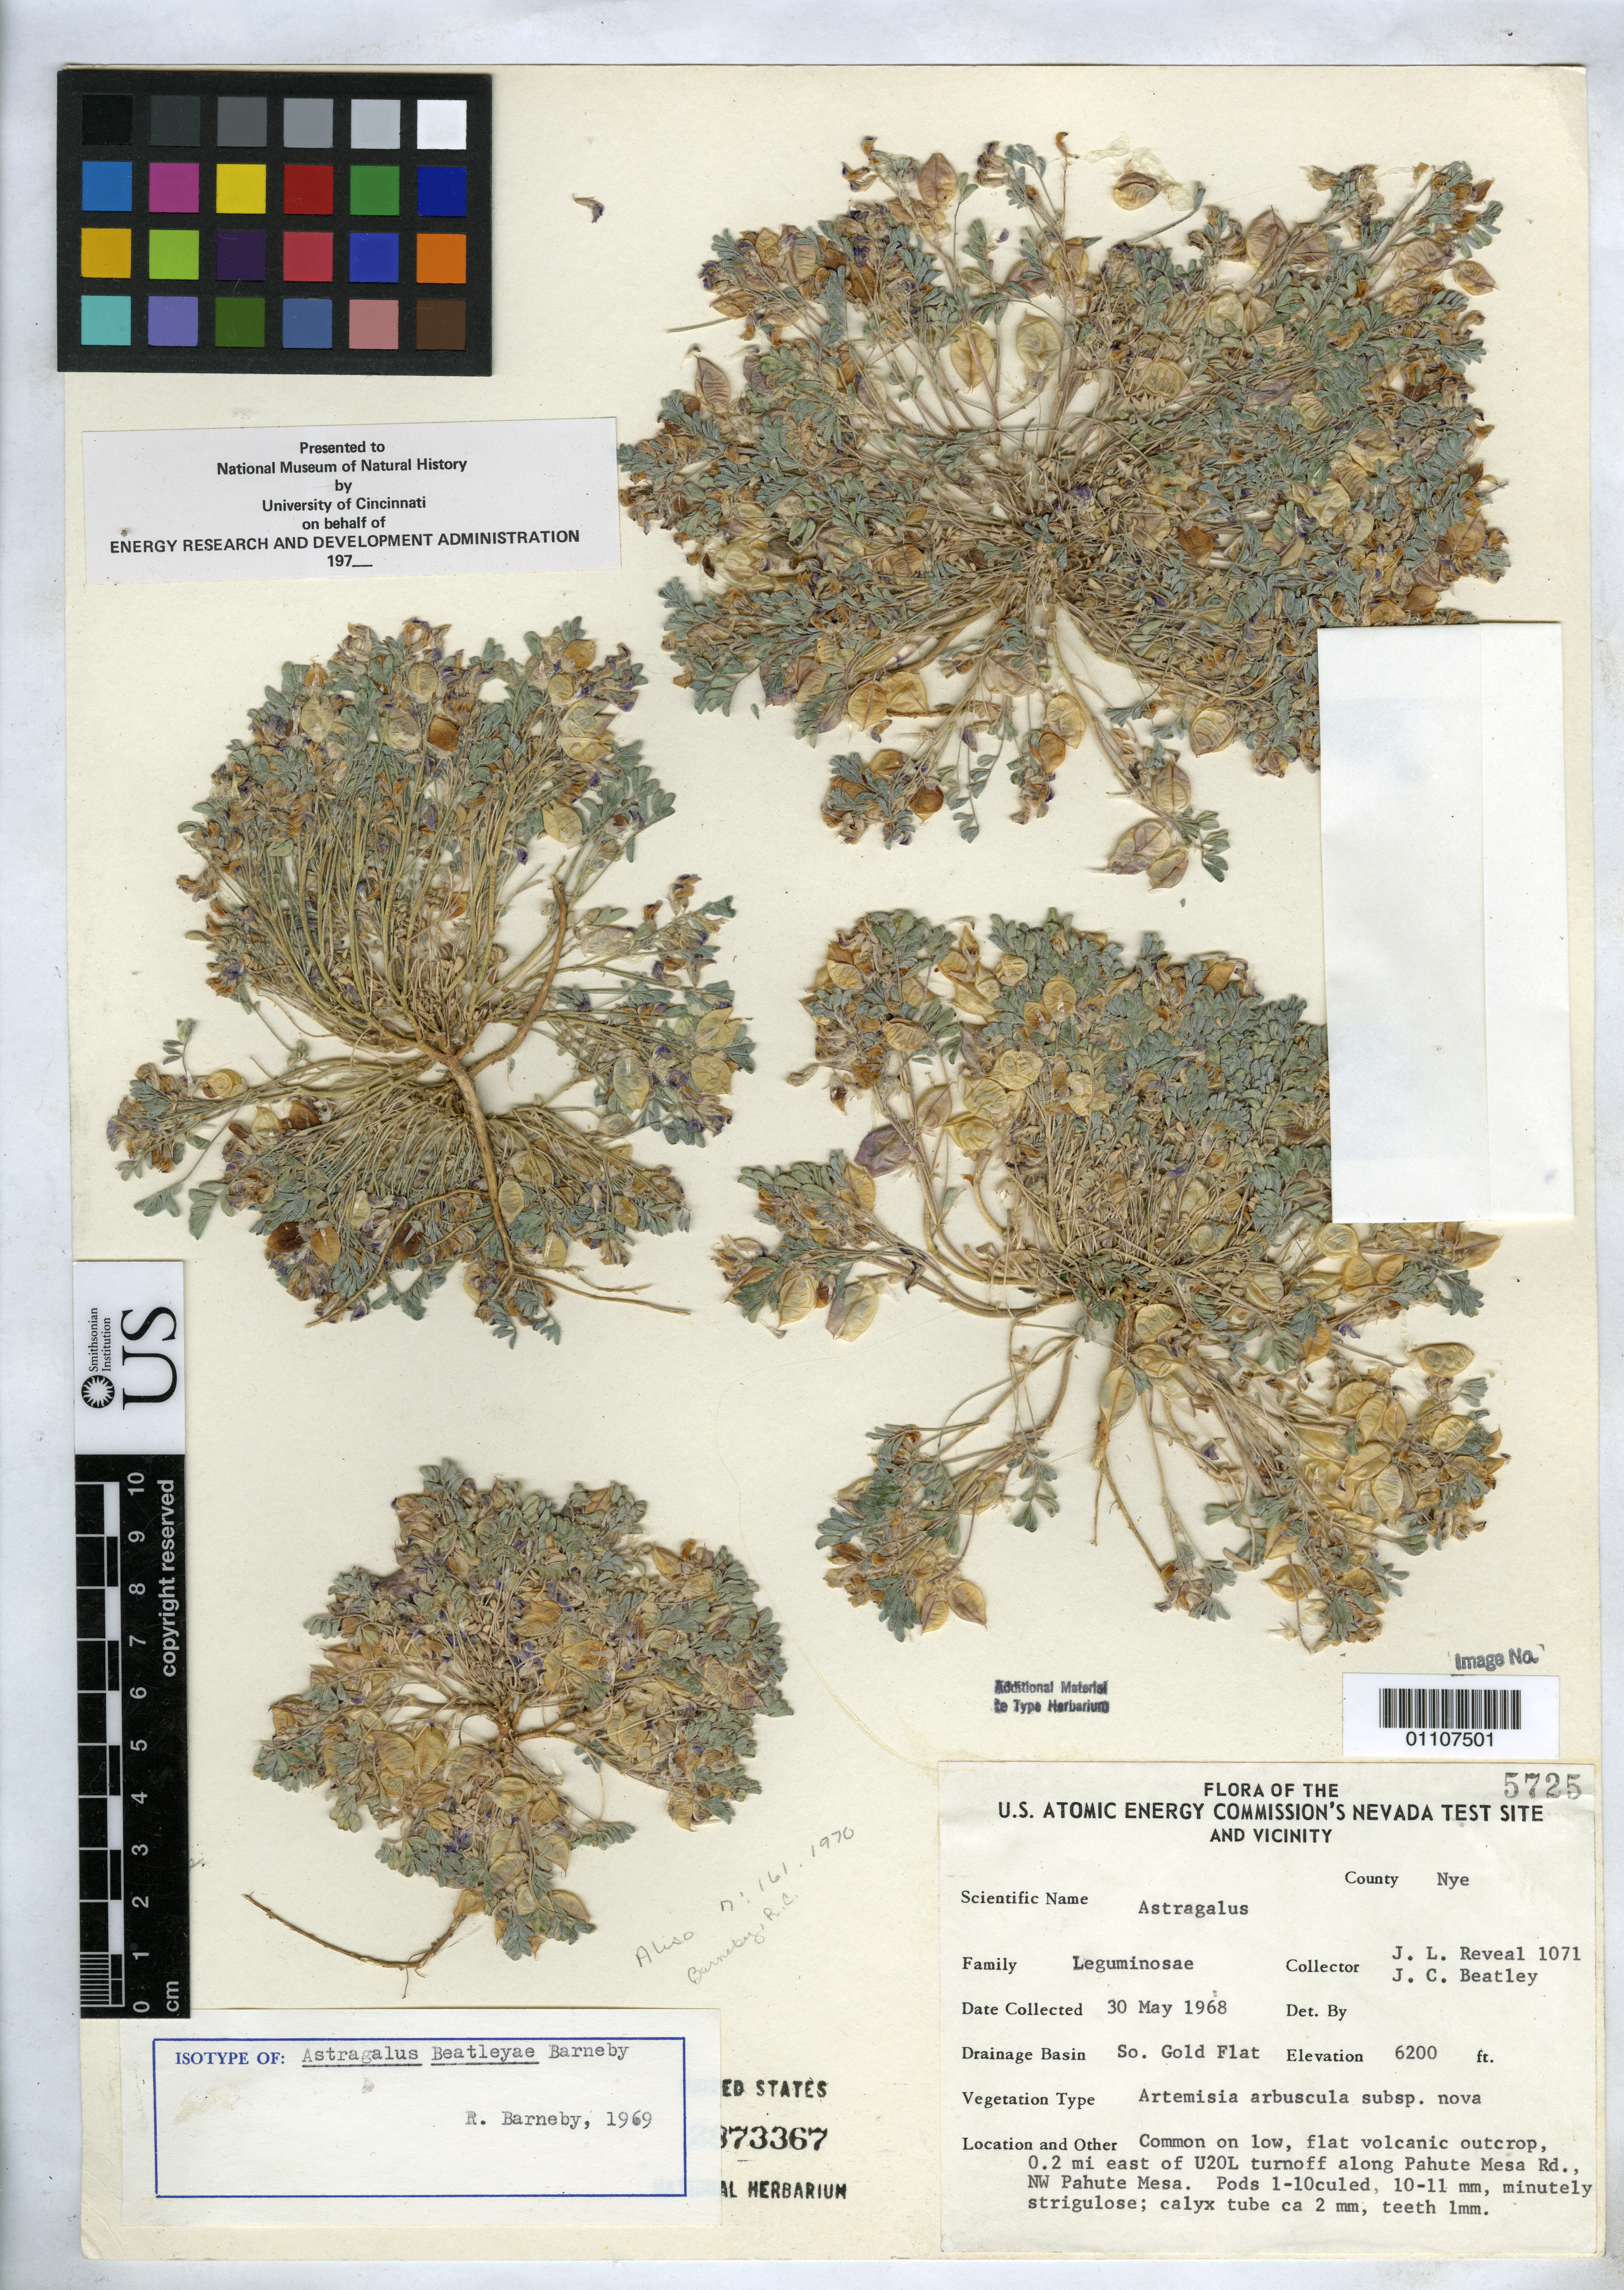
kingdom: Plantae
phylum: Tracheophyta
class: Magnoliopsida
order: Fabales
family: Fabaceae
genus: Astragalus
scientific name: Astragalus beatleyae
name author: Barneby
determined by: Barneby, Rupert C., (NY)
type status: Isotype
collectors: J. L. Reveal & J. C. Beatley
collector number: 1071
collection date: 1968-05-30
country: United States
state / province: Nevada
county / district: Nye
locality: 0.2 mi east of U2Ol turnoff along Pahute Mesa Rd., NW Pahute Mesa.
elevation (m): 1890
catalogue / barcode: US 2873367